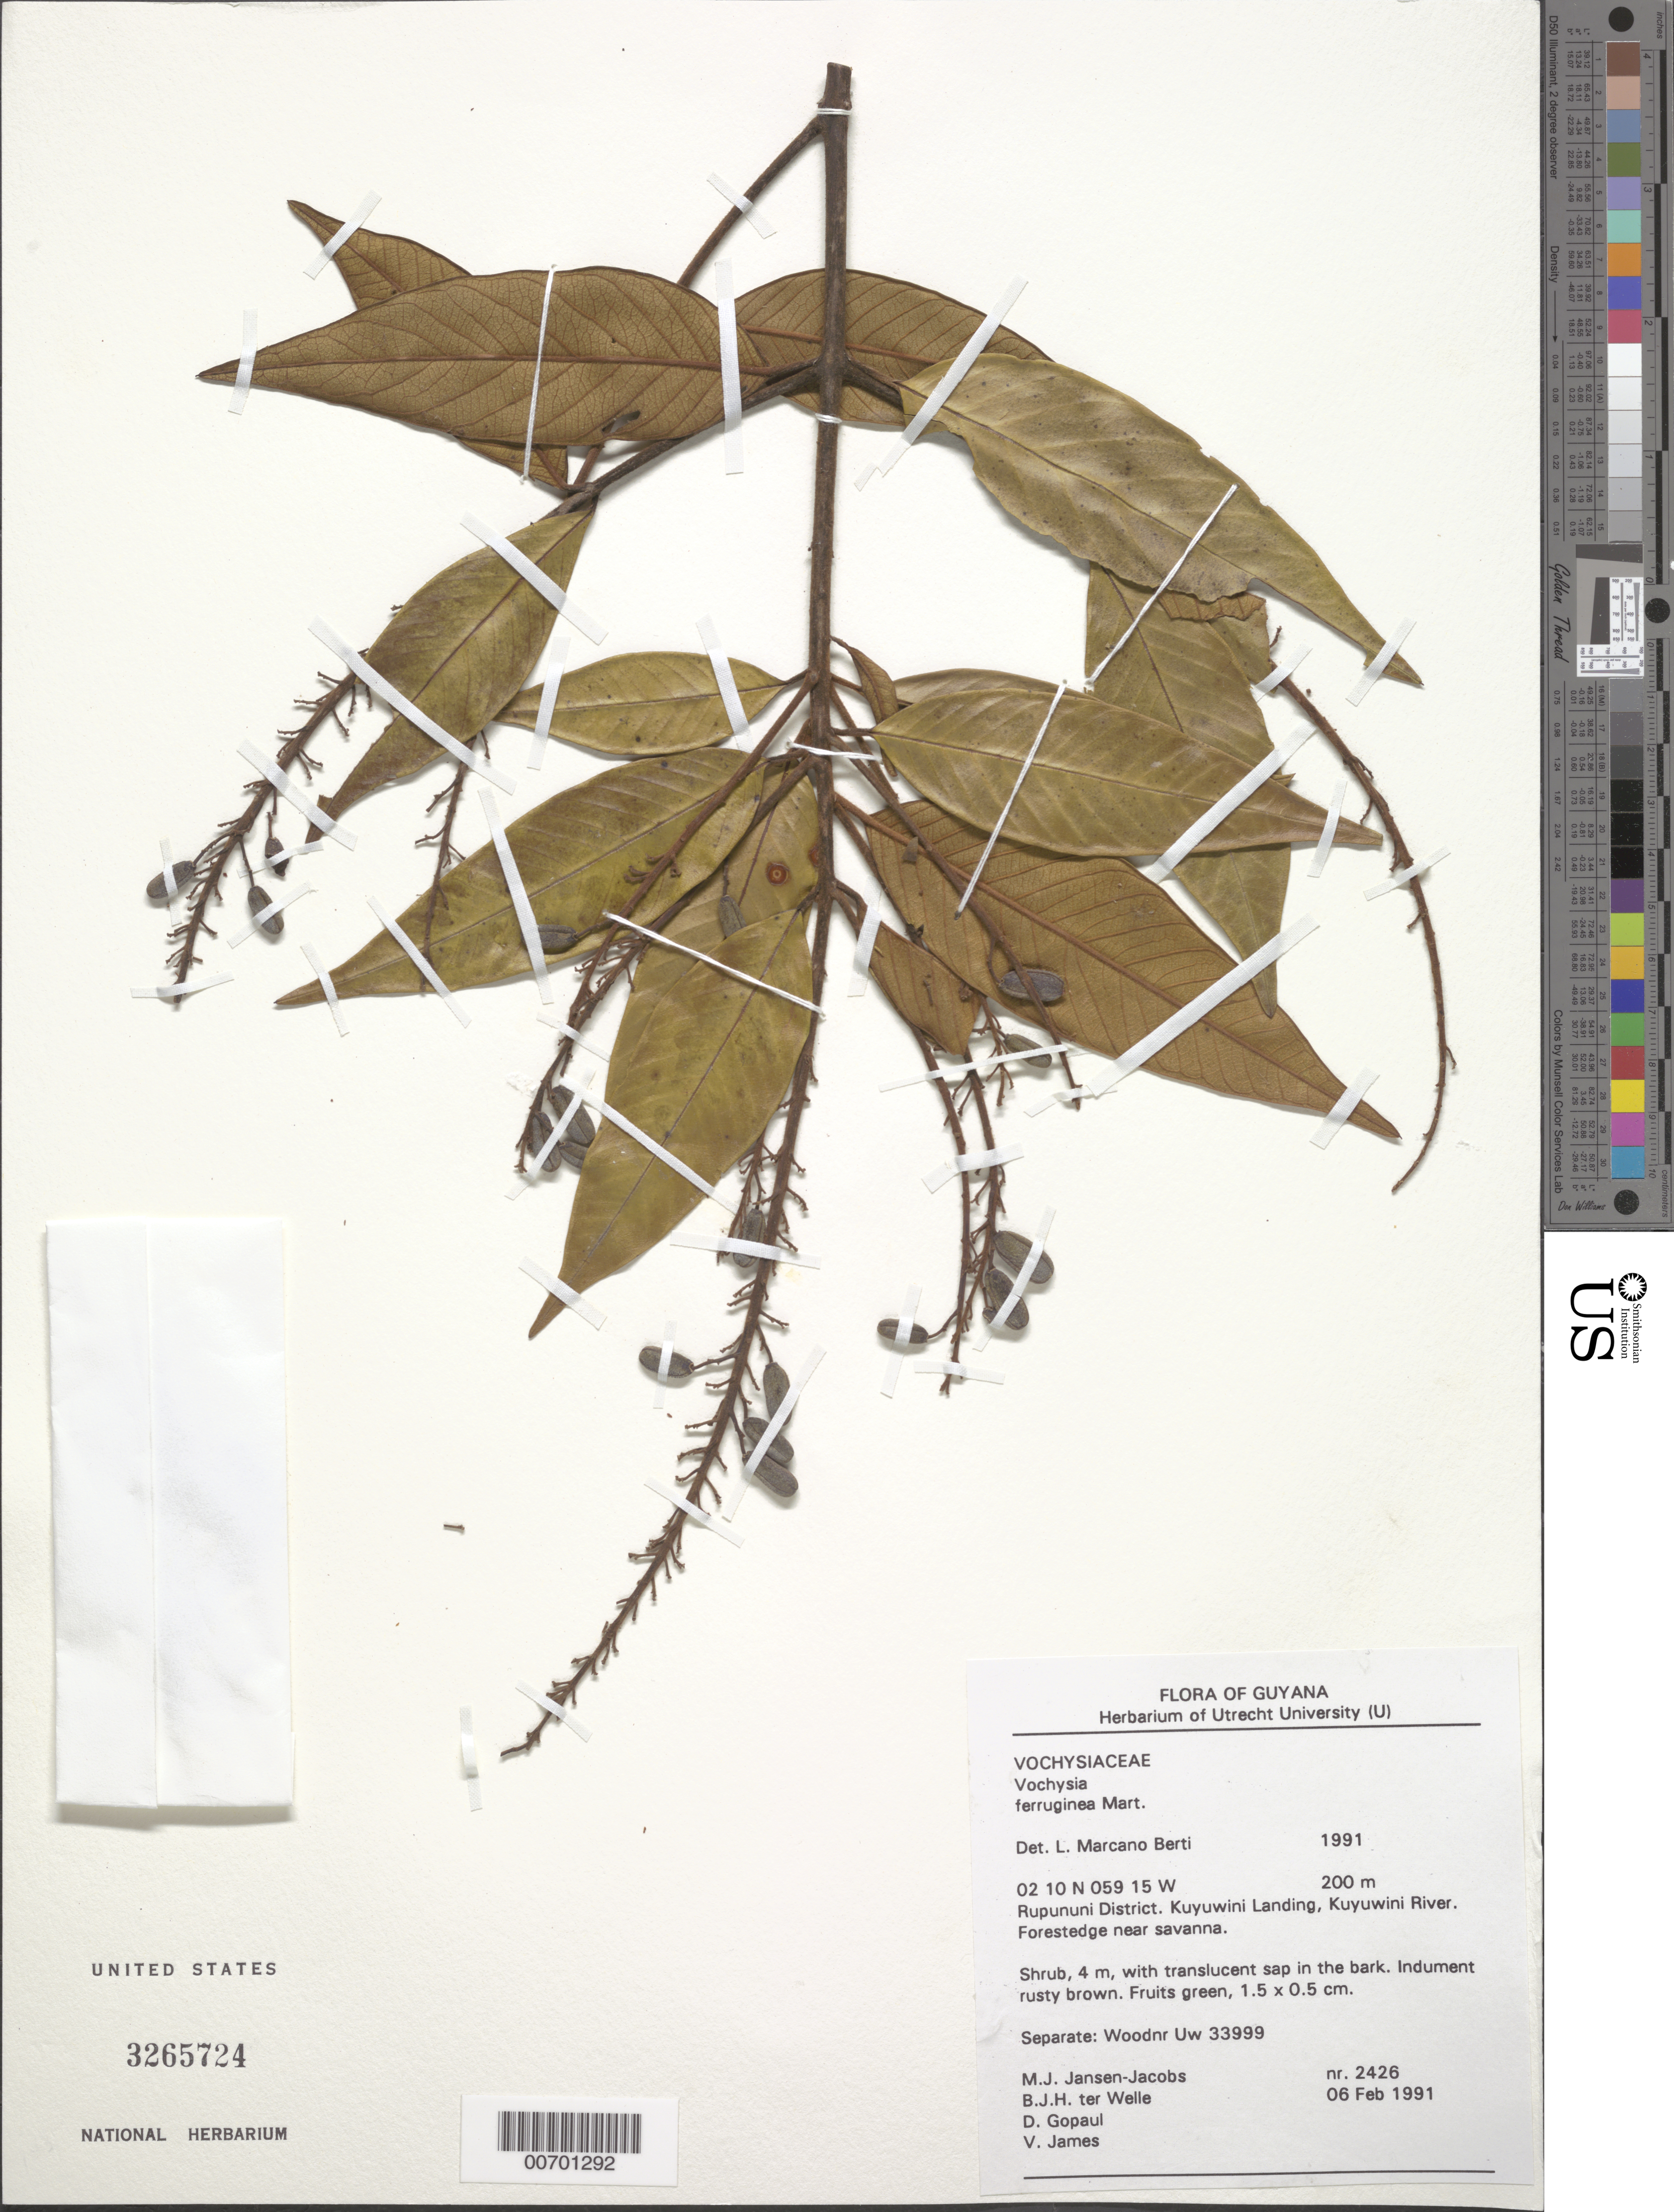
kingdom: Plantae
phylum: Tracheophyta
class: Magnoliopsida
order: Myrtales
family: Vochysiaceae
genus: Vochysia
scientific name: Vochysia ferruginea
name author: Mart.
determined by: Marcano-Berti, L.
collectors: M. J. Jansen-Jacobs, B. Welle, D. Gopaul & V. James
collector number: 2426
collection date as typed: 6-Feb-91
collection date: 1991-02-06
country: Guyana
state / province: U. Takutu-U. Essequibo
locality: Kuyuwini Landing, Kuyuwini River, Rupununi District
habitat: Forest edge near savanna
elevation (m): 200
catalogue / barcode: US 3265724